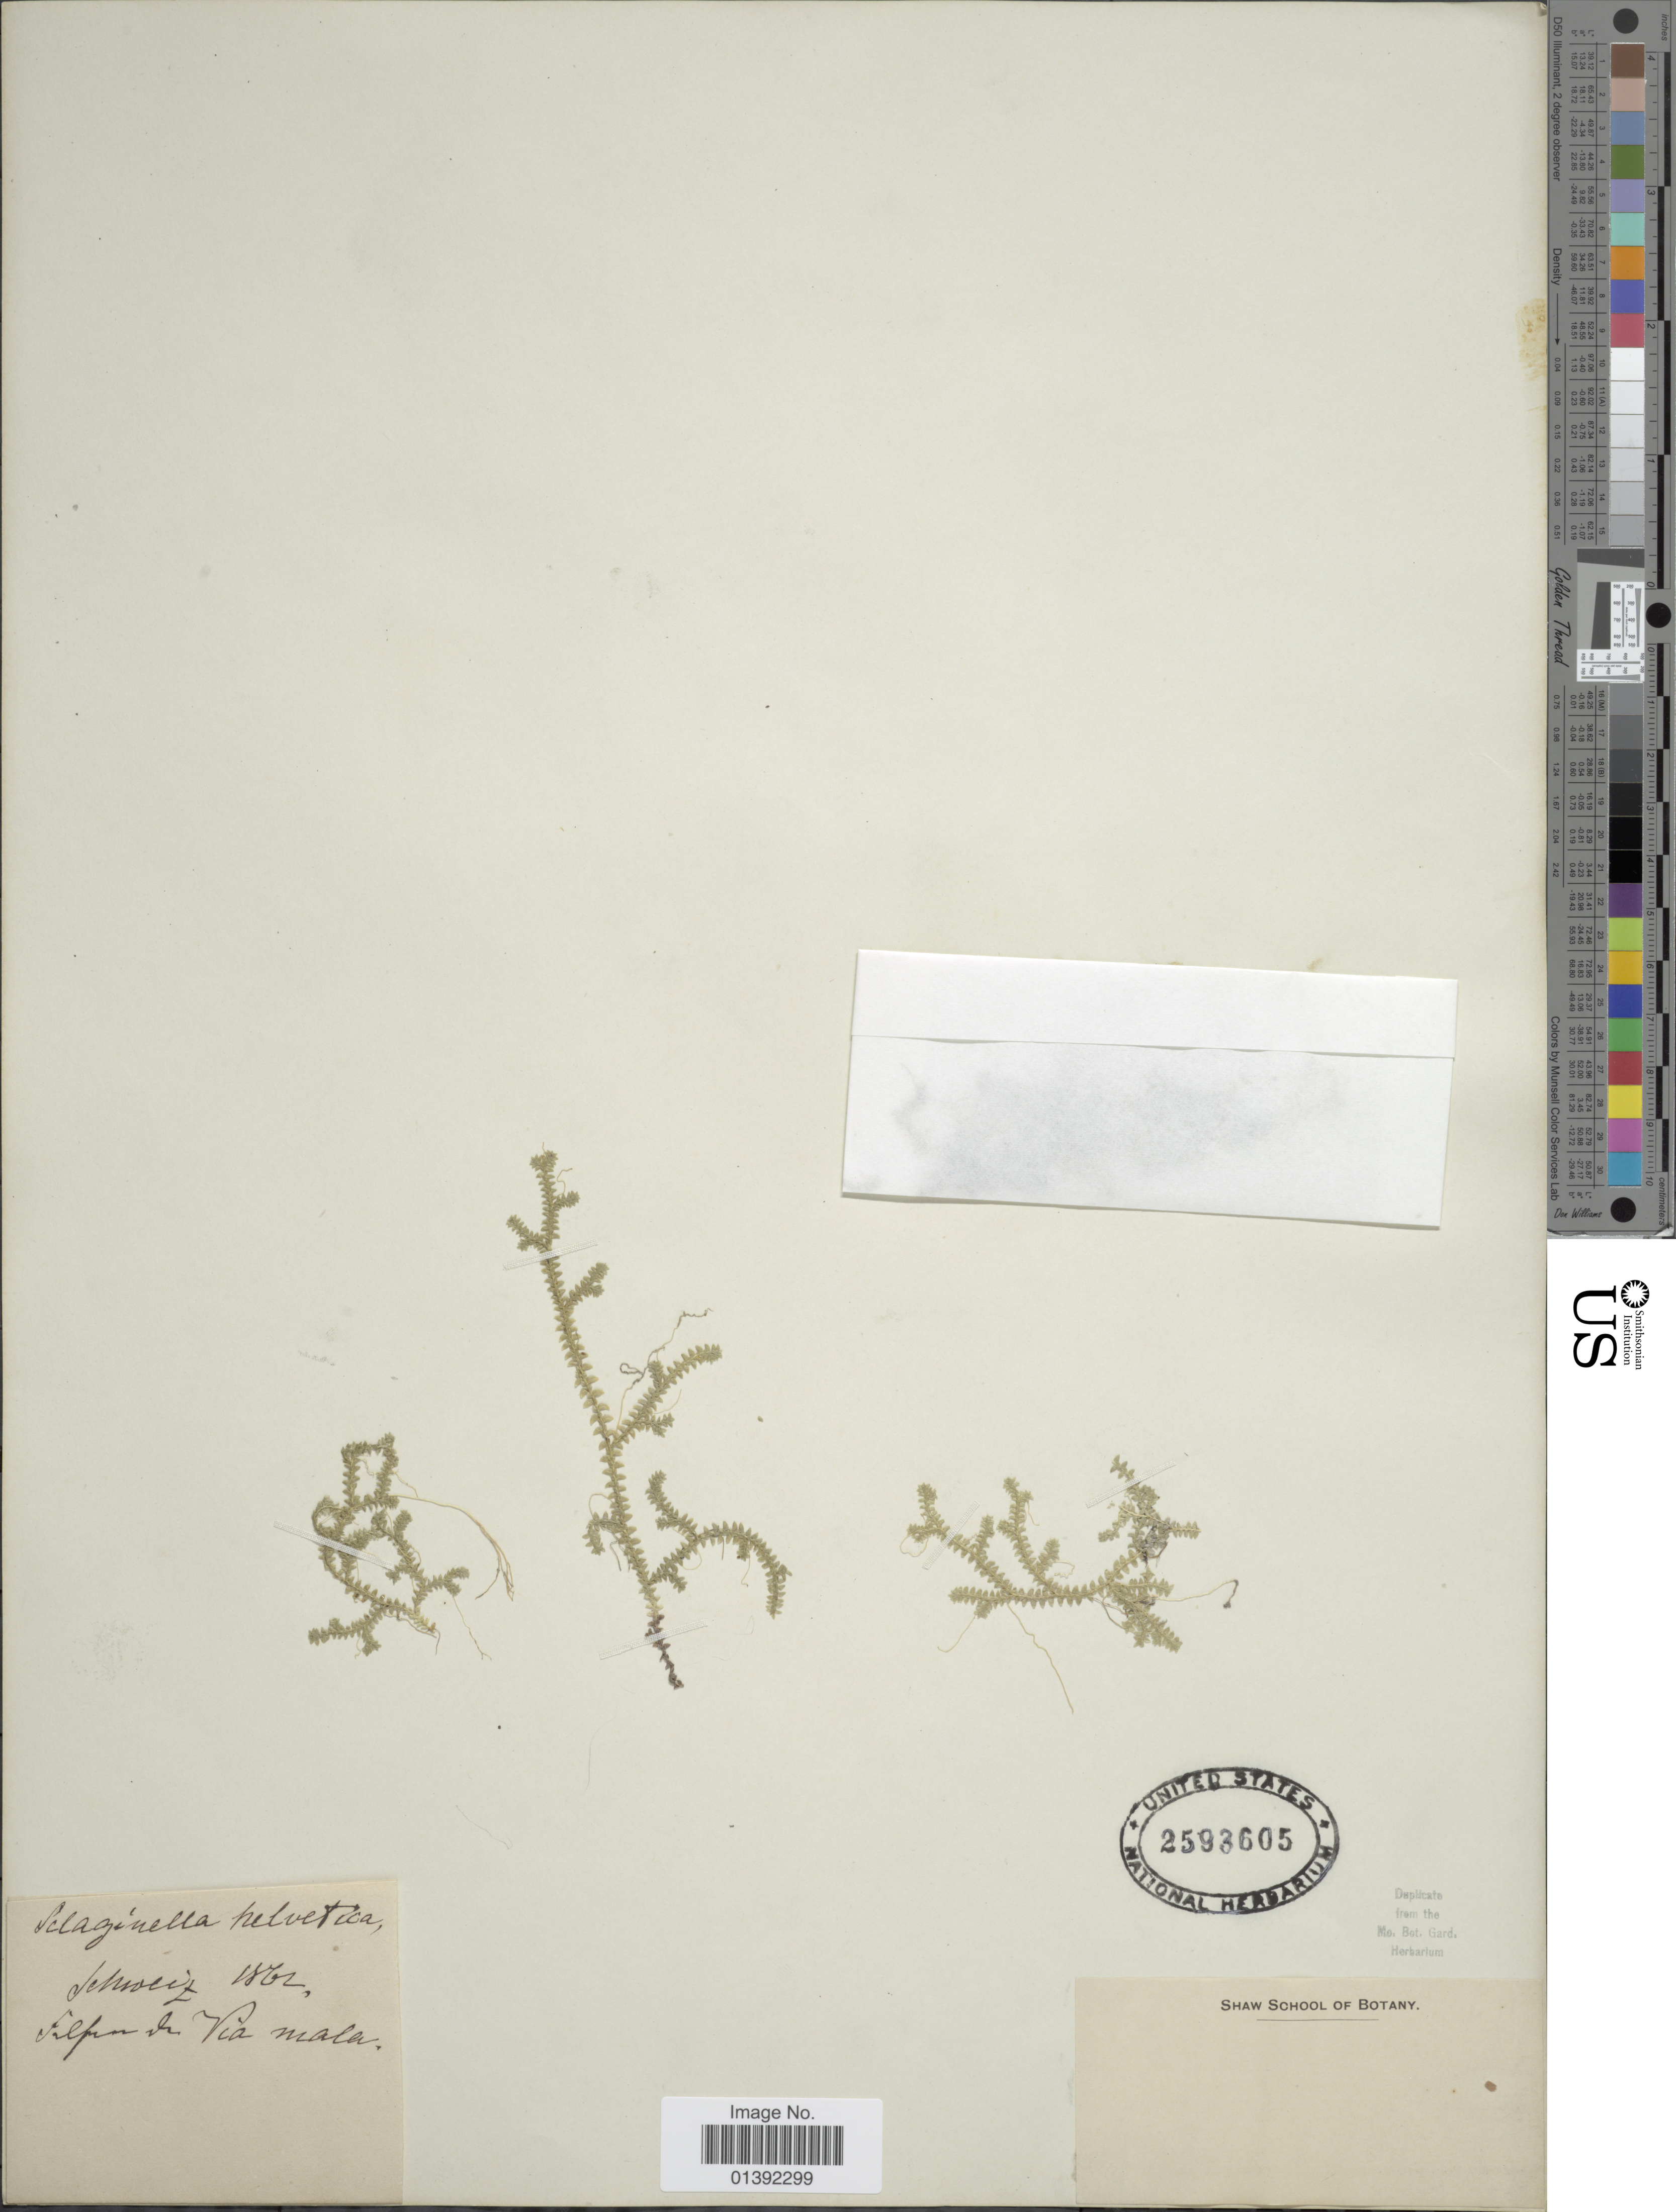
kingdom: Plantae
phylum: Tracheophyta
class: Lycopodiopsida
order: Selaginellales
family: Selaginellaceae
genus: Selaginella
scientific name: Selaginella helvetica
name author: (L.) Spring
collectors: Shaw School of Botany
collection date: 1862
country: Switzerland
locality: Schweiz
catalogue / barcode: US 2593605